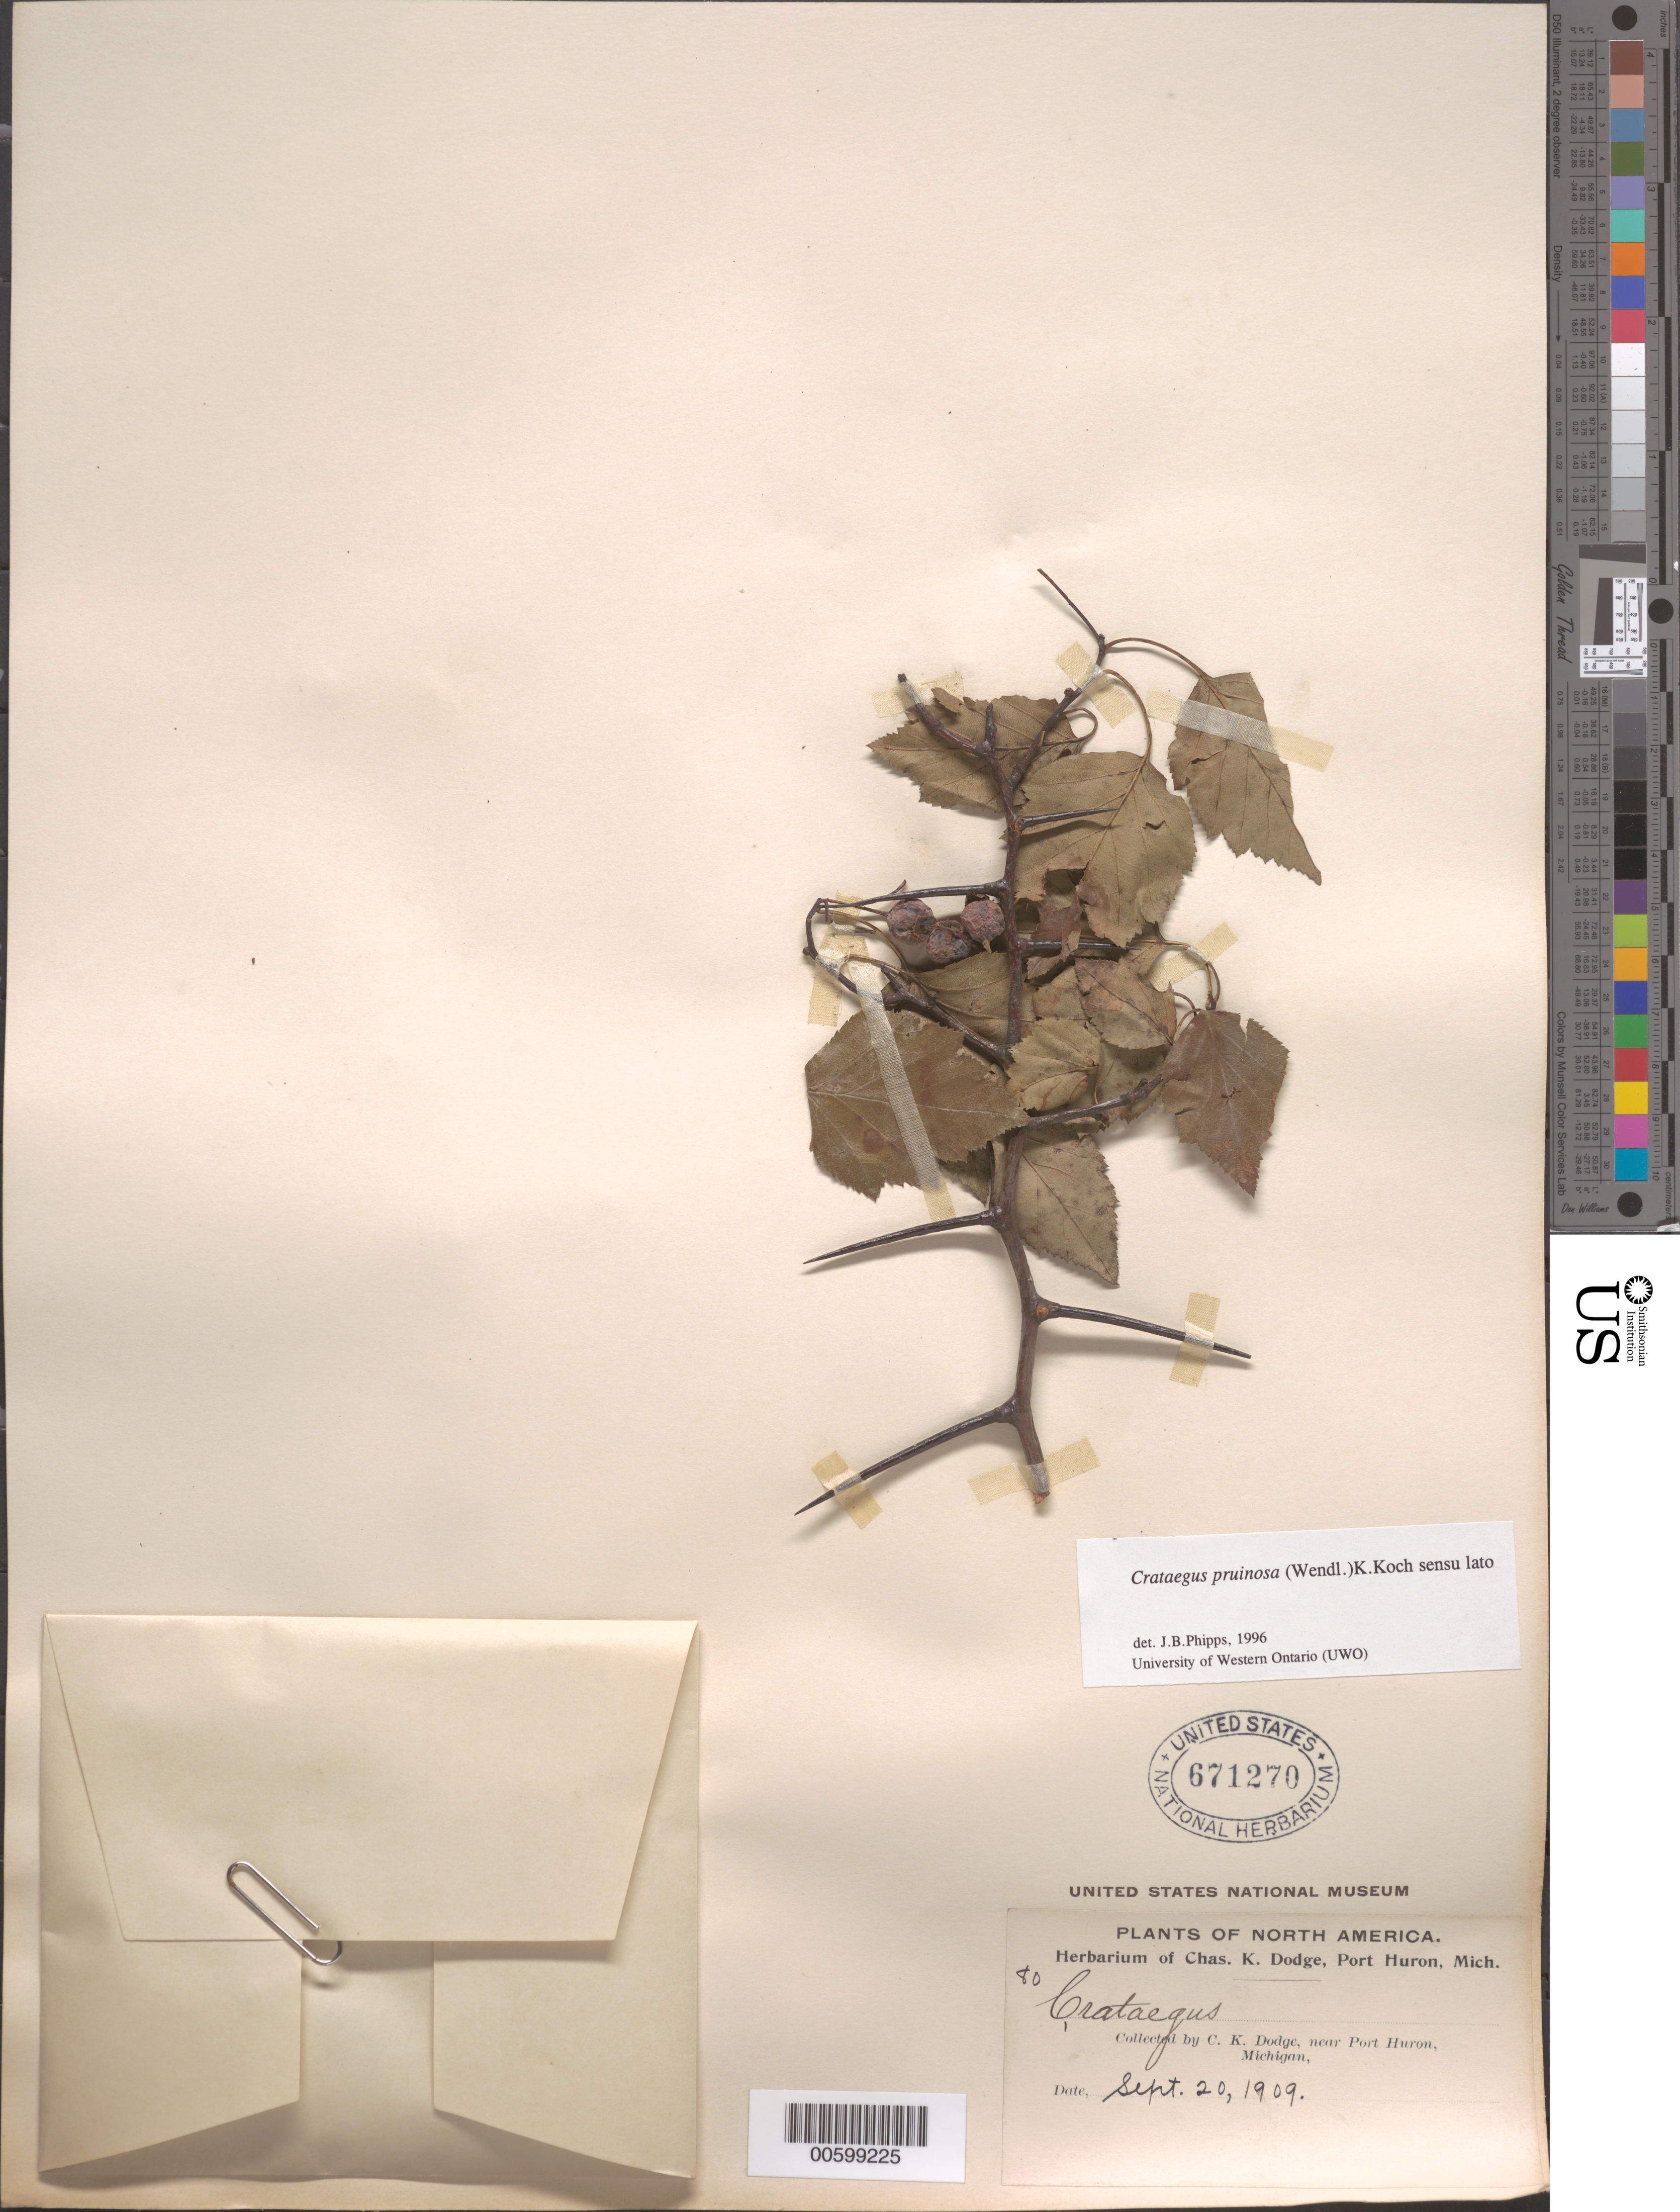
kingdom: Plantae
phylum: Tracheophyta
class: Magnoliopsida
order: Rosales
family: Rosaceae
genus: Crataegus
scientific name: Crataegus pruinosa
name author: (H.L. Wendl.) K. Koch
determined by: Phipps, James B., (UWO), University of Western Ontario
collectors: C. K. Dodge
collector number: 80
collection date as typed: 20 Sep 1909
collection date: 1909-09-20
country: United States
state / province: Michigan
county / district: Saint Clair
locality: near Port Huron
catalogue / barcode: US 671270